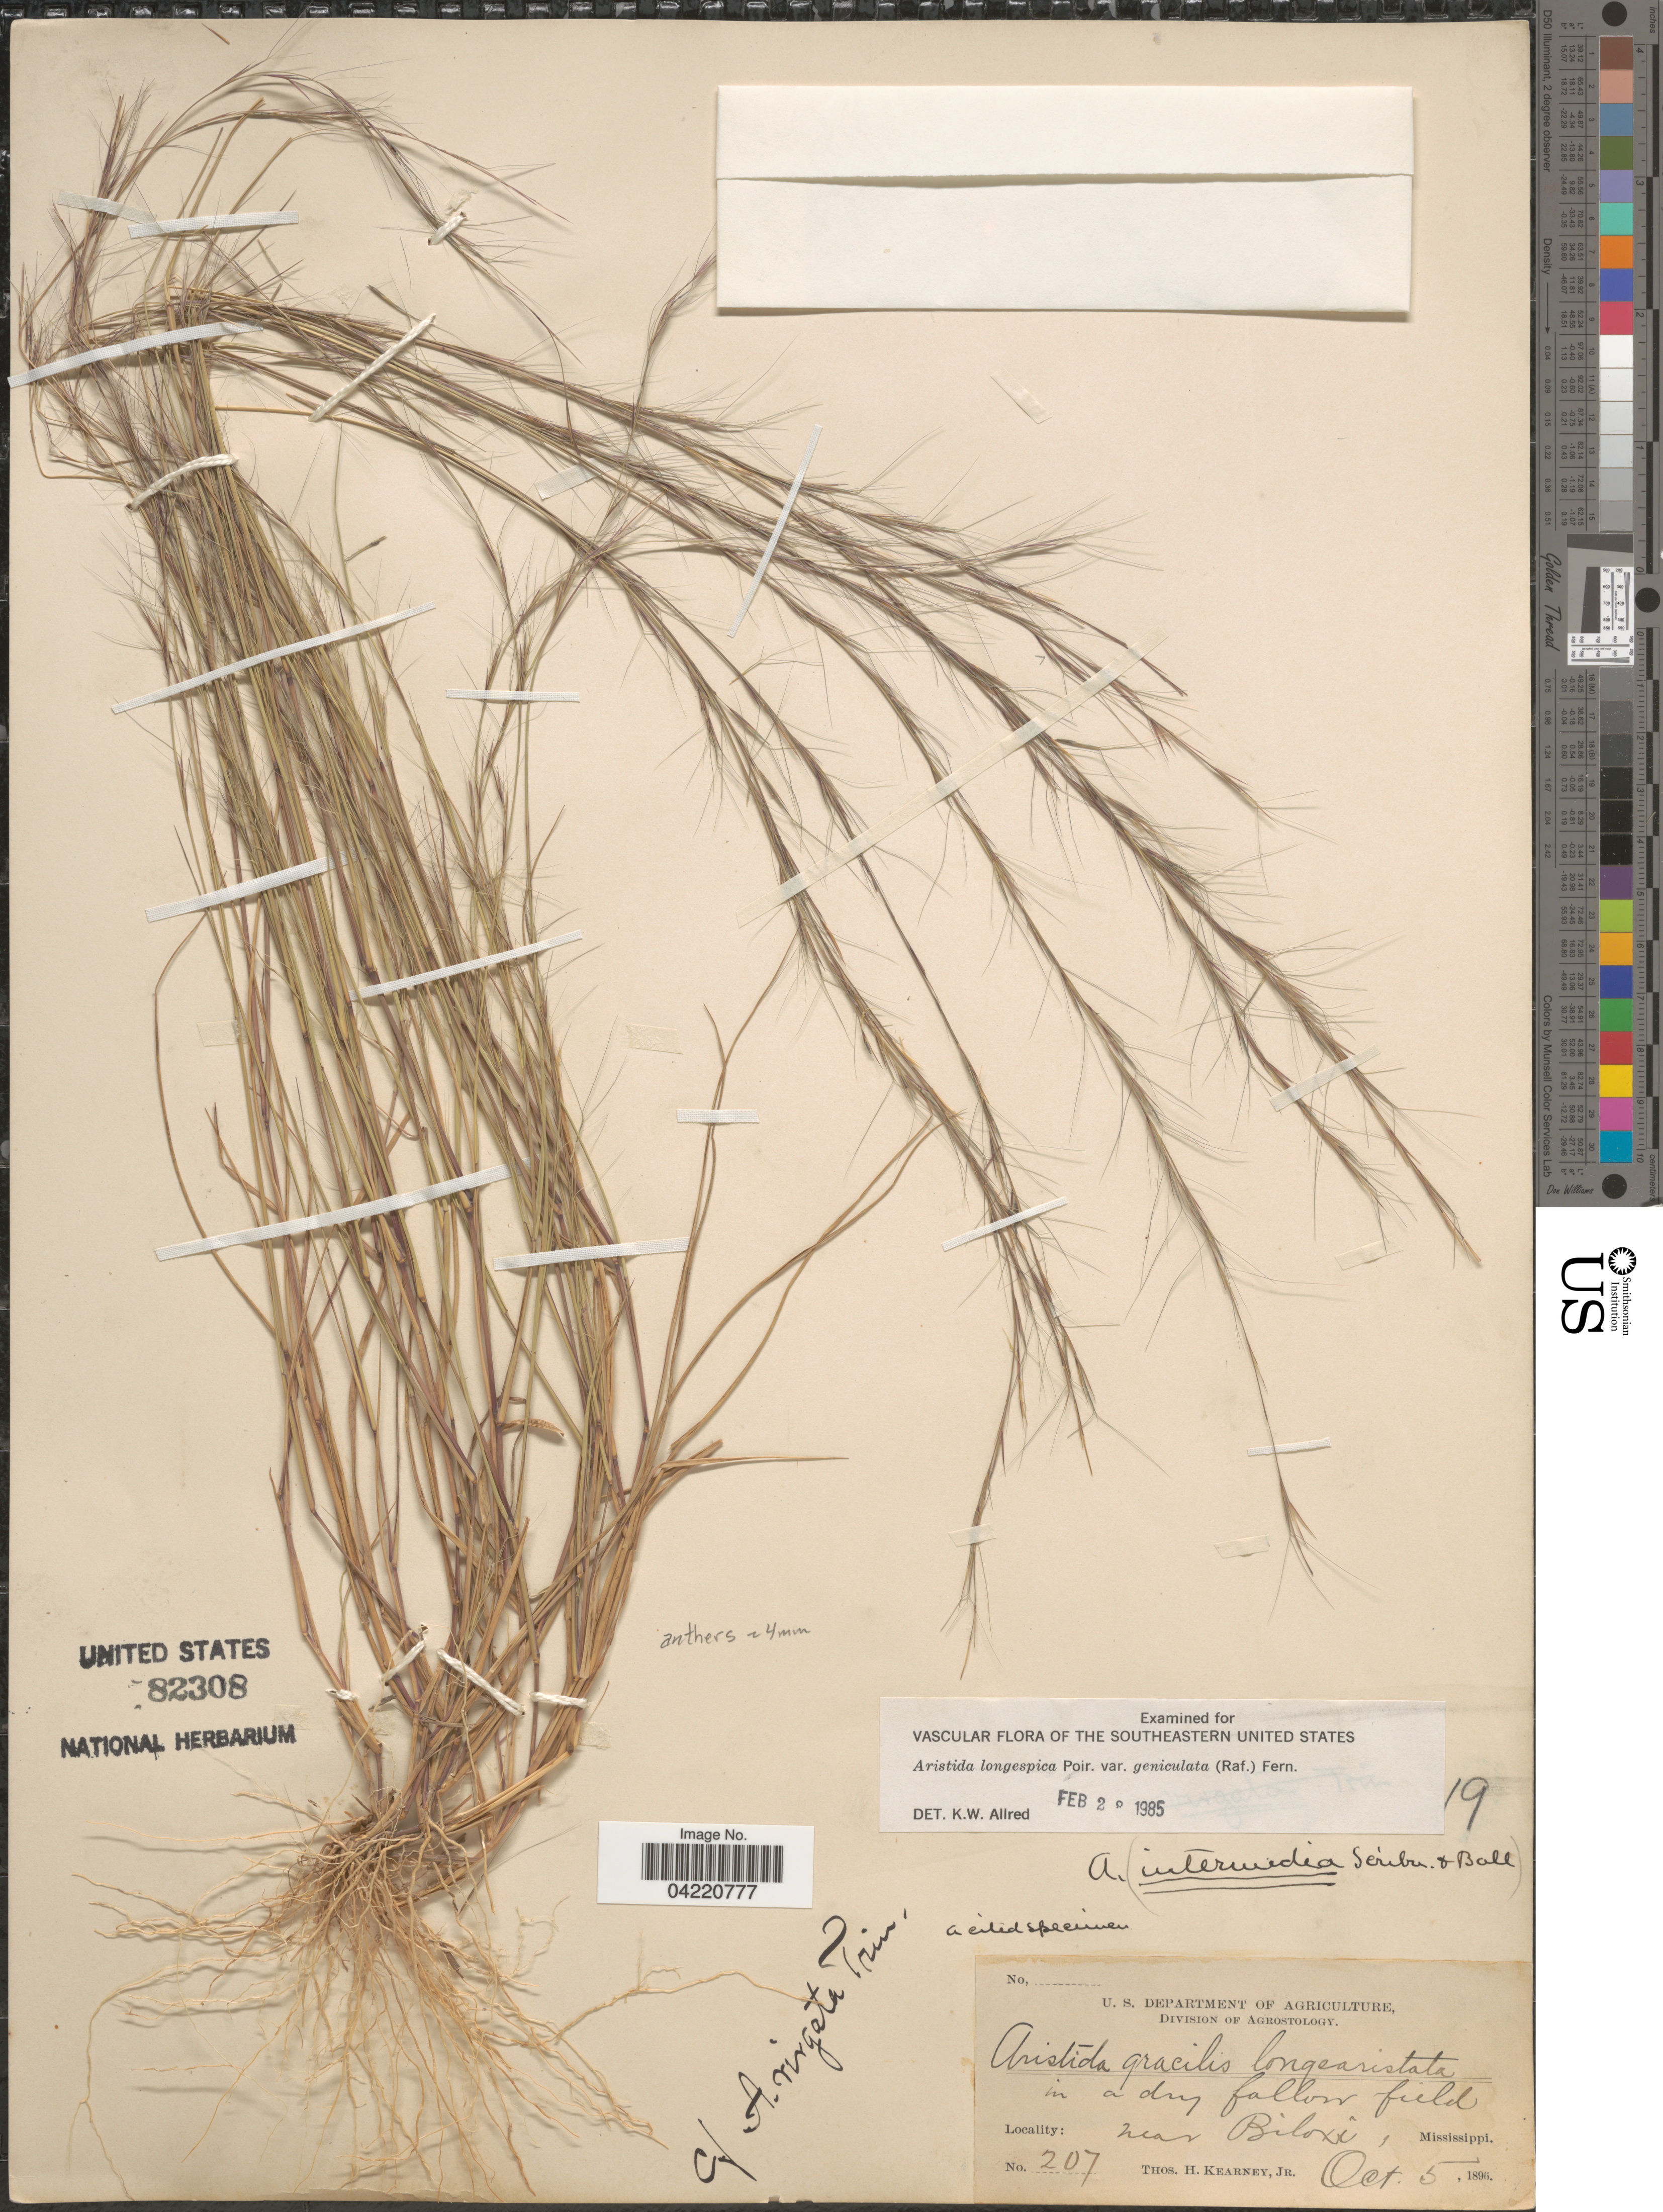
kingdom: Plantae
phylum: Tracheophyta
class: Liliopsida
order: Poales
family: Poaceae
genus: Aristida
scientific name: Aristida longespica var. geniculata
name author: (Raf.) Fernald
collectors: T. H. Kearney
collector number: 207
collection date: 1896-10-05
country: United States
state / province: Mississippi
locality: Near Biloxi.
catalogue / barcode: US 82308